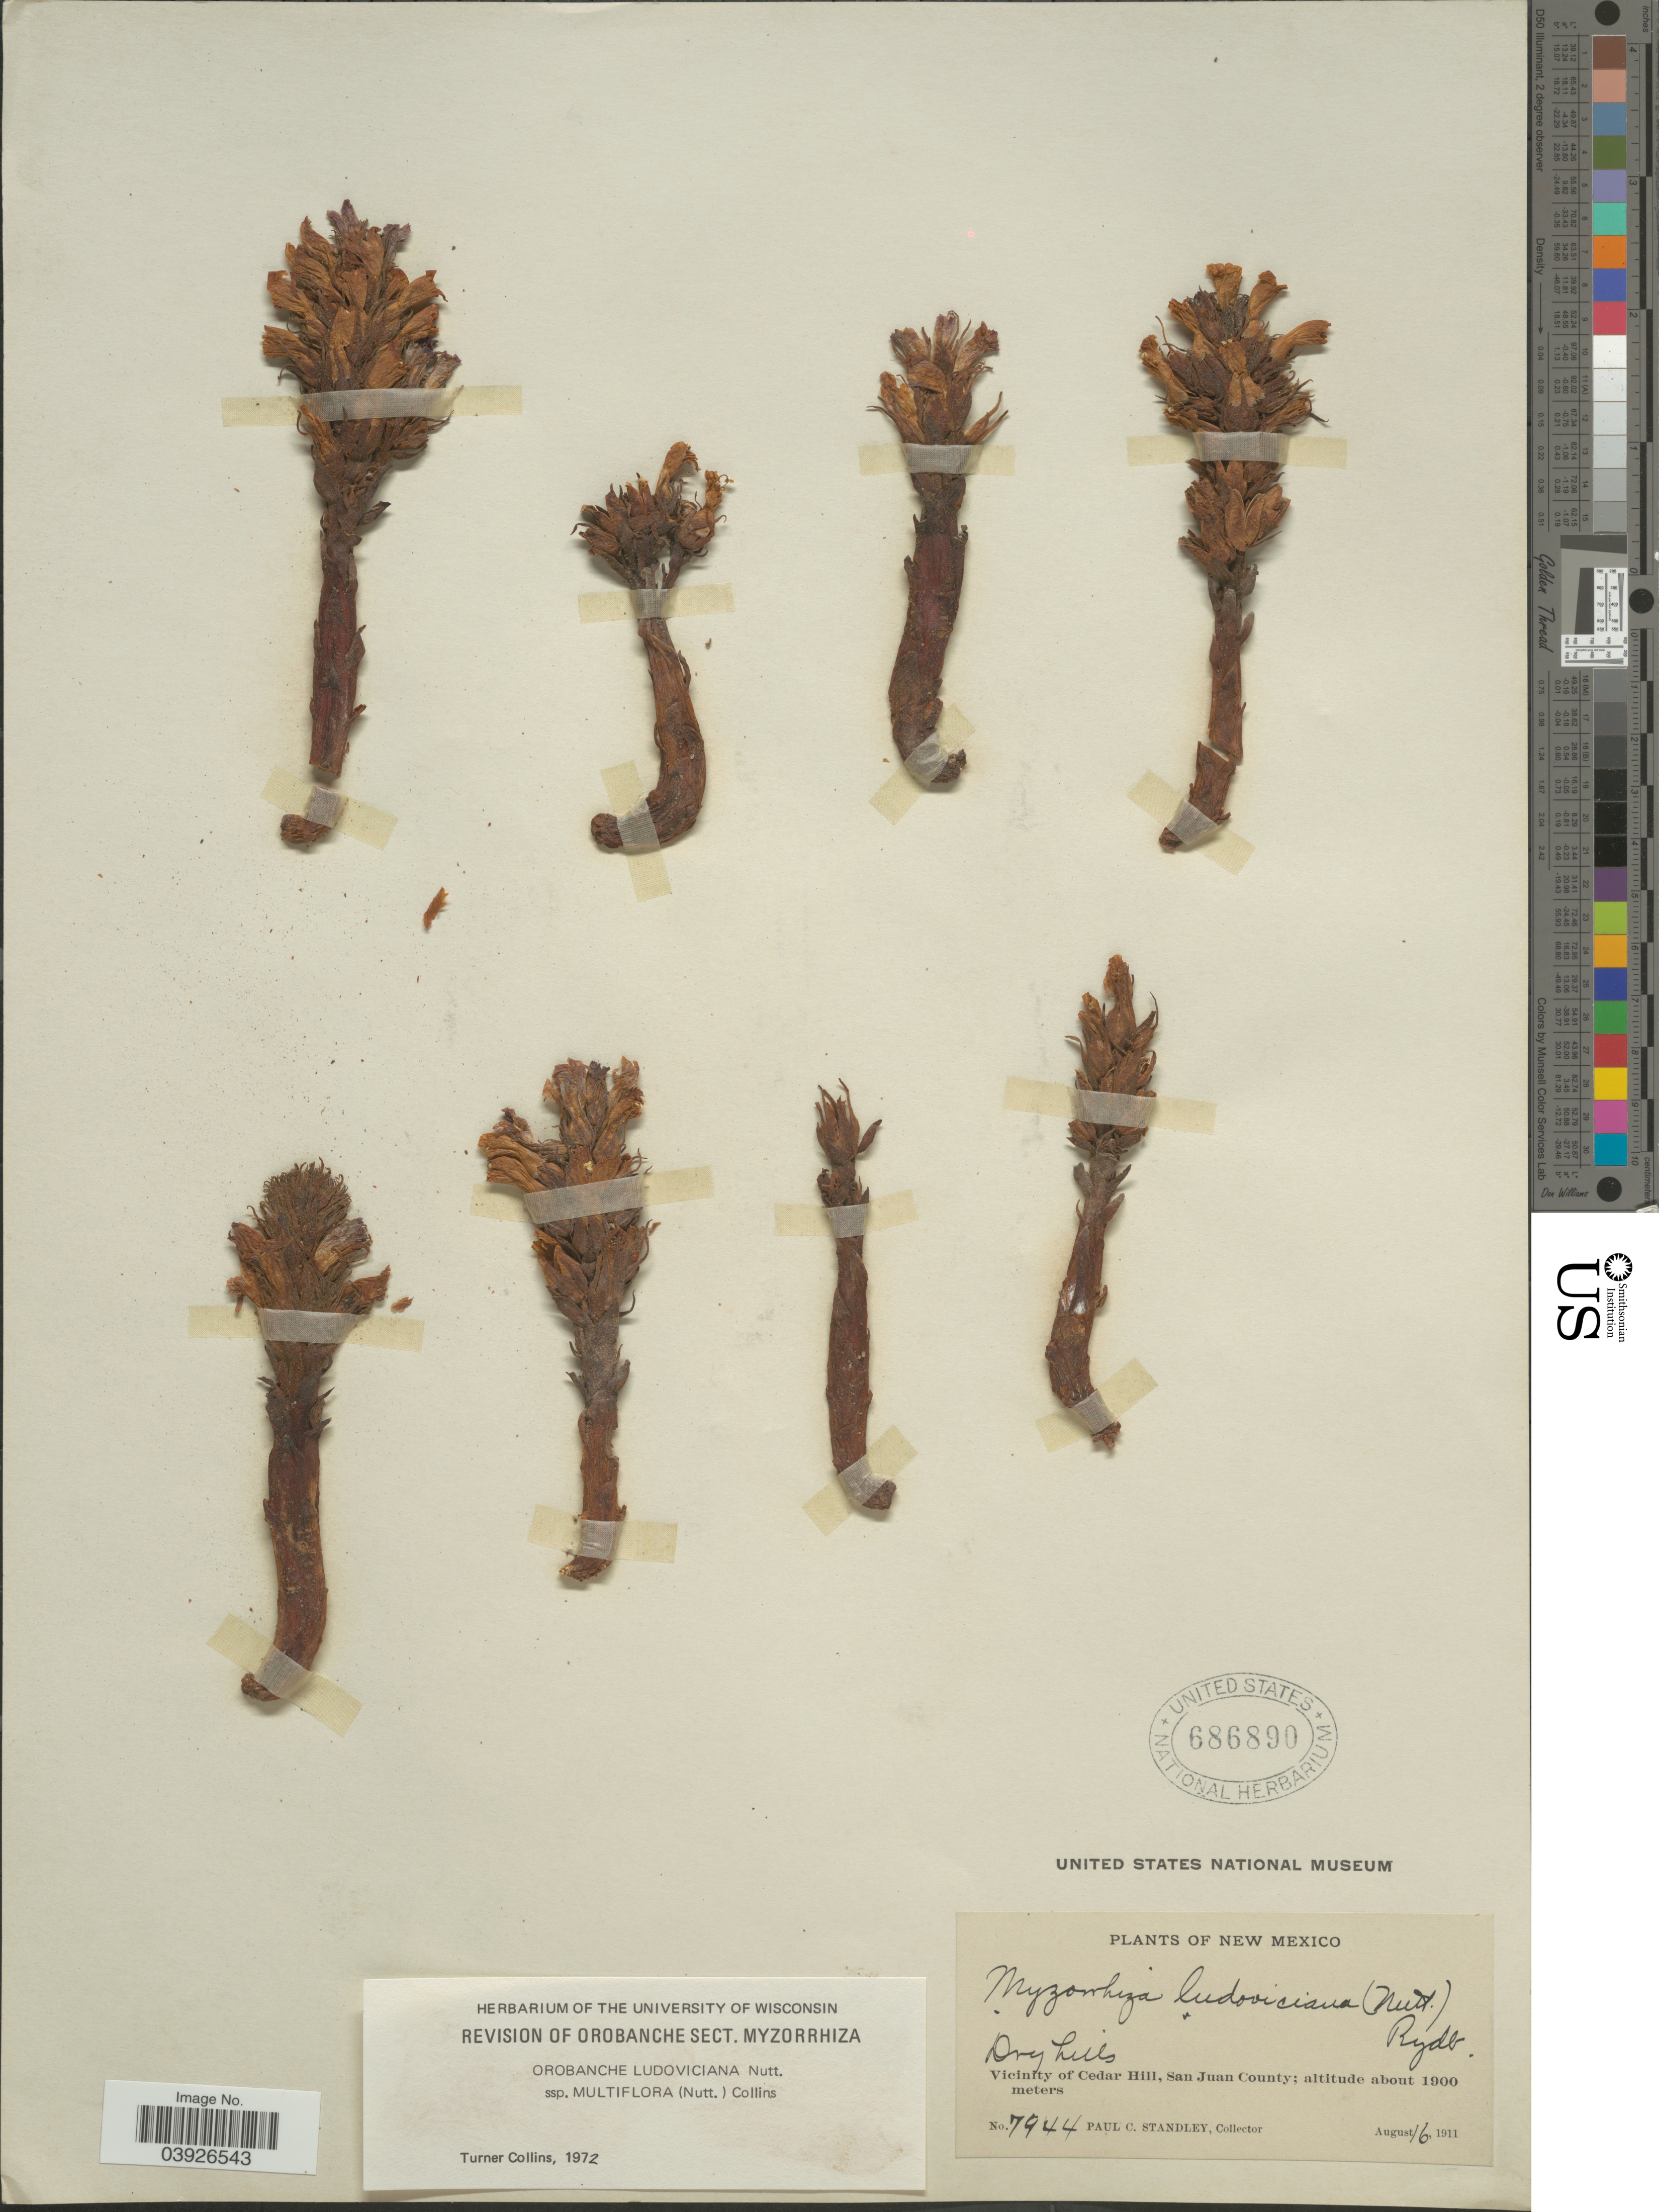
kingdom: Plantae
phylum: Tracheophyta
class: Magnoliopsida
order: Lamiales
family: Orobanchaceae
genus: Orobanche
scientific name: Orobanche ludoviciana subsp. multiflora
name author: Nutt.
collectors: P. C. Standley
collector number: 7944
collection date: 1911-08-16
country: United States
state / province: New Mexico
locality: Vicinity of Cedar Hill, San Juan County.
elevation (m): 1900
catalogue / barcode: US 686890